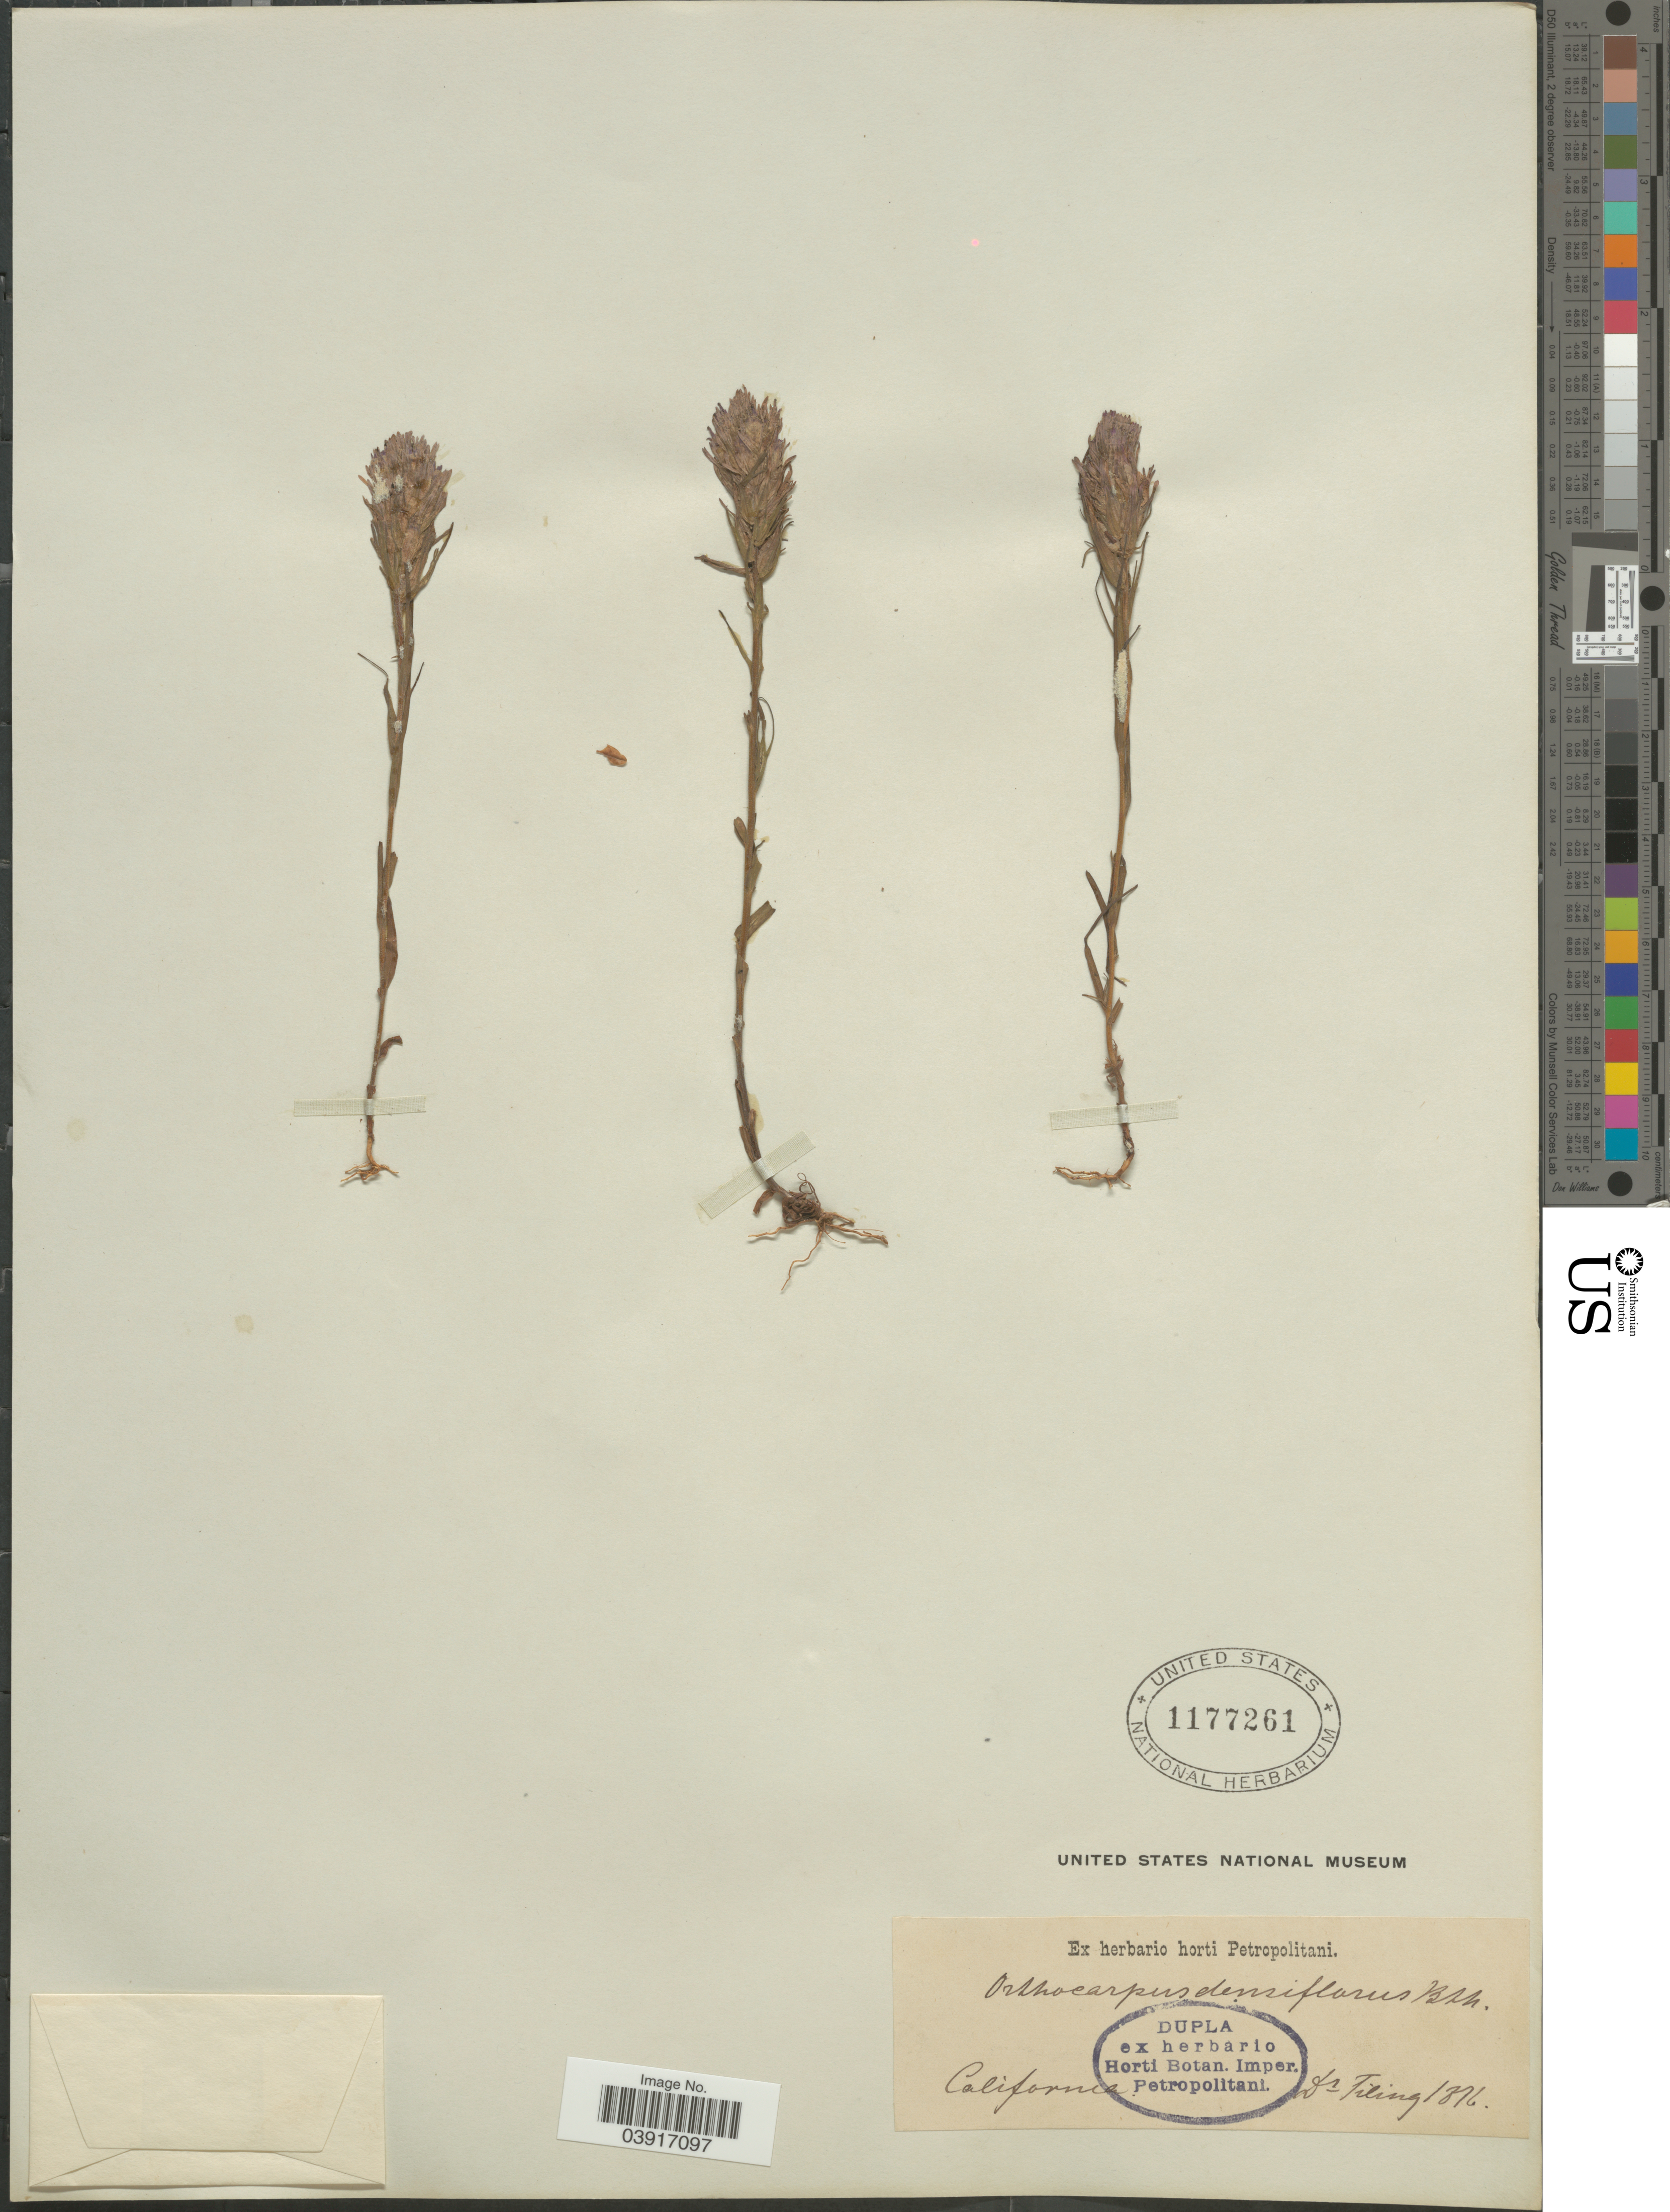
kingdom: Plantae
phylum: Tracheophyta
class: Magnoliopsida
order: Lamiales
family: Orobanchaceae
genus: Orthocarpus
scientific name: Orthocarpus densiflorus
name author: Benth.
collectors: -. Tiling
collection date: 1876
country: United States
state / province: California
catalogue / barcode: US 1177261